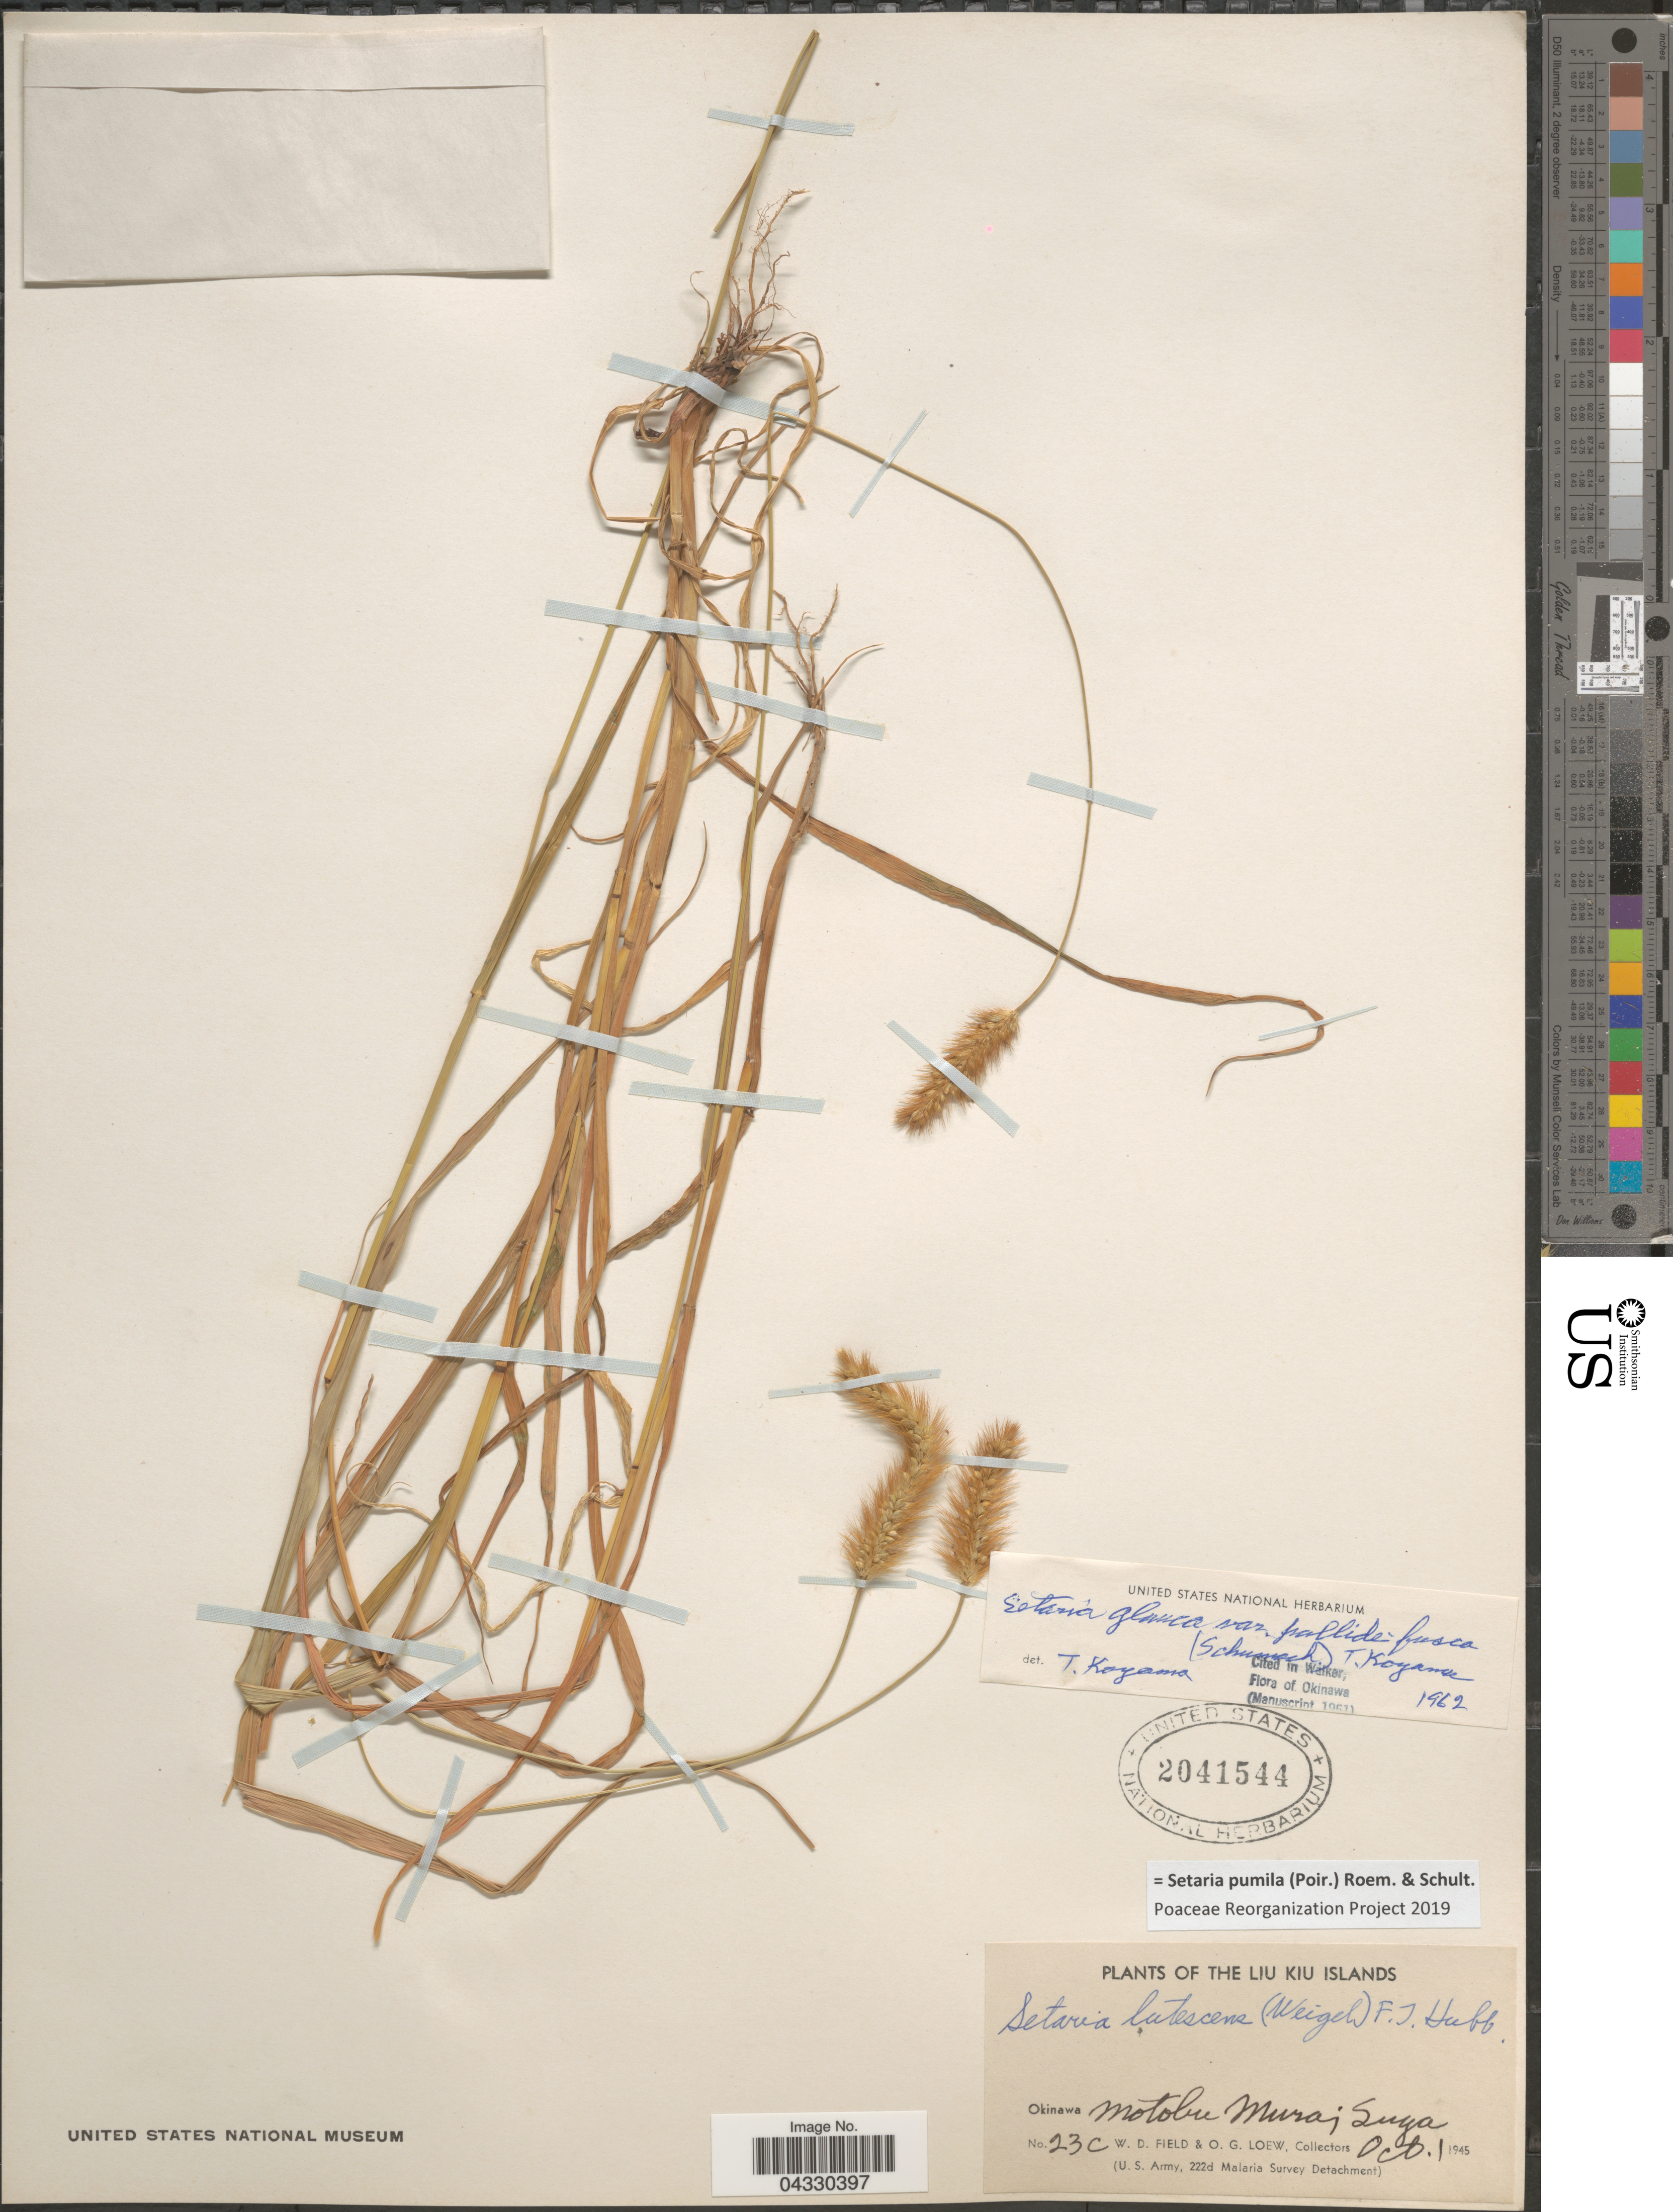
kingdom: Plantae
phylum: Tracheophyta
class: Liliopsida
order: Poales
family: Poaceae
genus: Setaria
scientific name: Setaria pumila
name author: (Poir.) Roem. & Schult.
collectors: W. D. Field & O. G. Loew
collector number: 23c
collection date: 1945-10-01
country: Japan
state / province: Okinawa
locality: The Liu Kiu Islands. Okinawa. Motobu Mura; Suya. (U. S. Army, 222d Malaria Survey Detachment).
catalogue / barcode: US 2041544